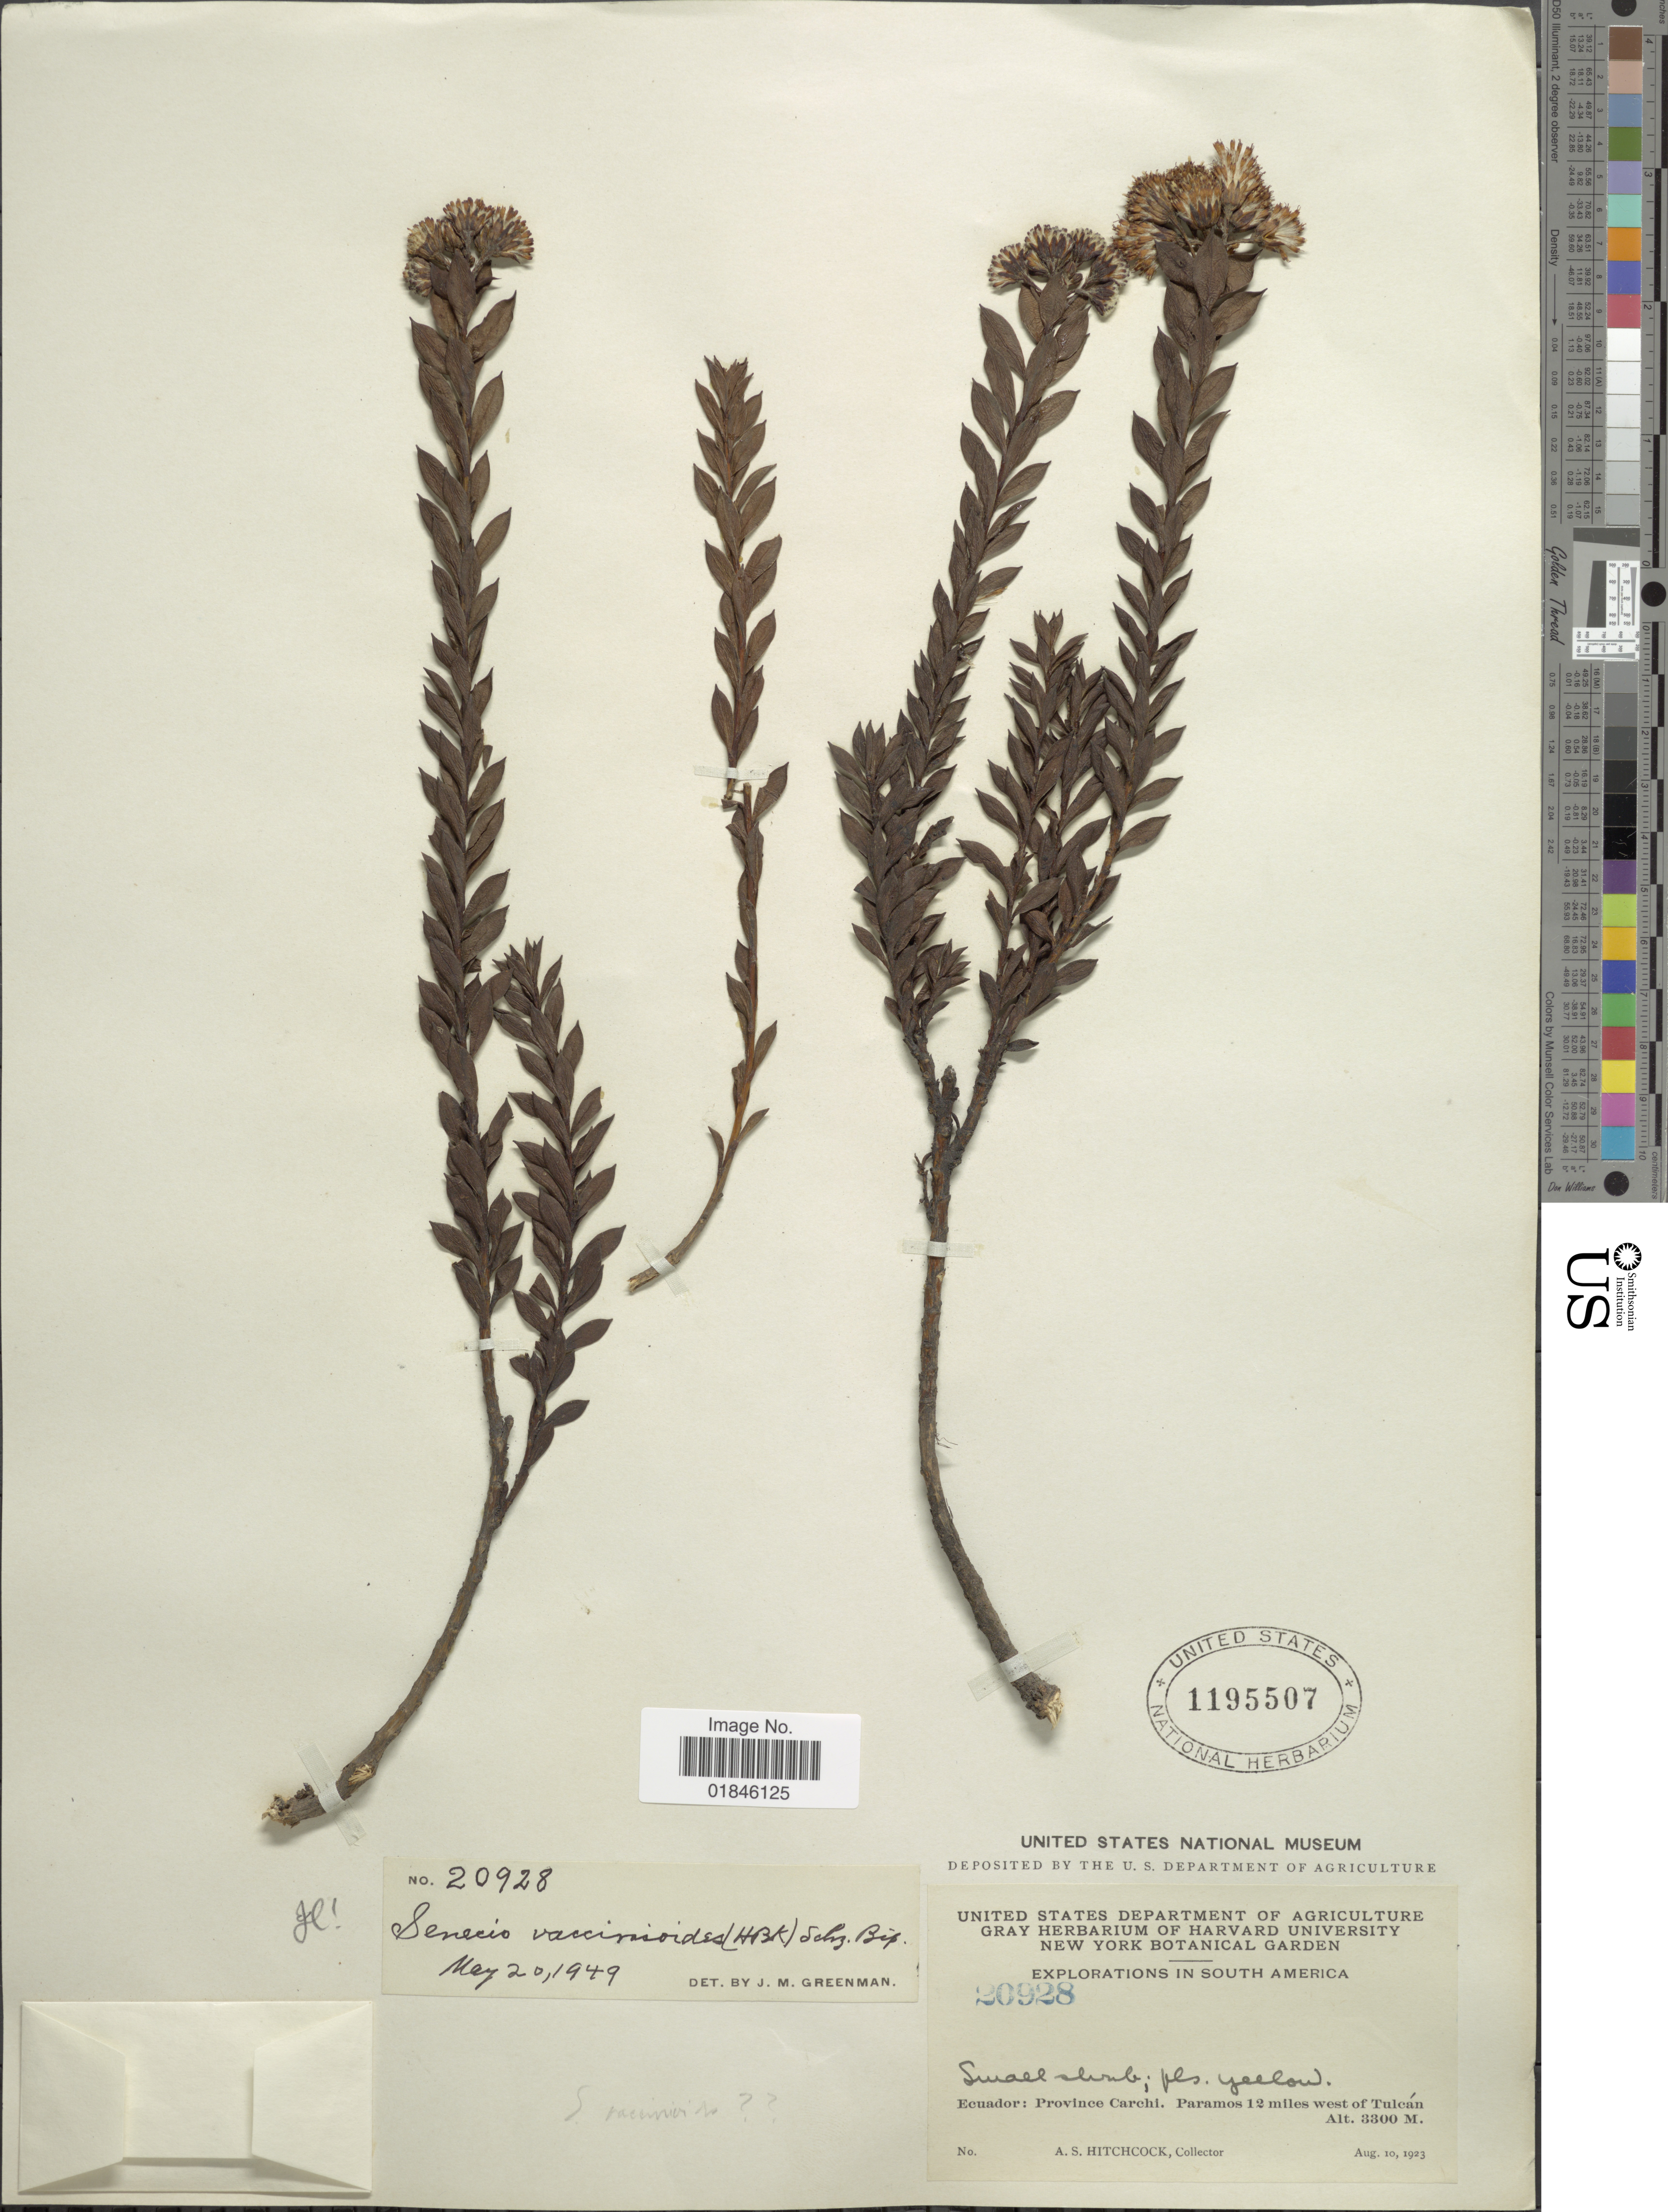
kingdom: Plantae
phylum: Tracheophyta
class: Magnoliopsida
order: Asterales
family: Asteraceae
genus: Pentacalia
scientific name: Pentacalia vaccinioides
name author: (Kunth) Cuatrec.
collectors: A. S. Hitchcock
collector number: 20928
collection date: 1923-08-10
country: Ecuador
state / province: Carchi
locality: Ecuador; Province Carchi. Paramos 12 miles west of Tulcán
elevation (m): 3300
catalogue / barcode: US 1195507